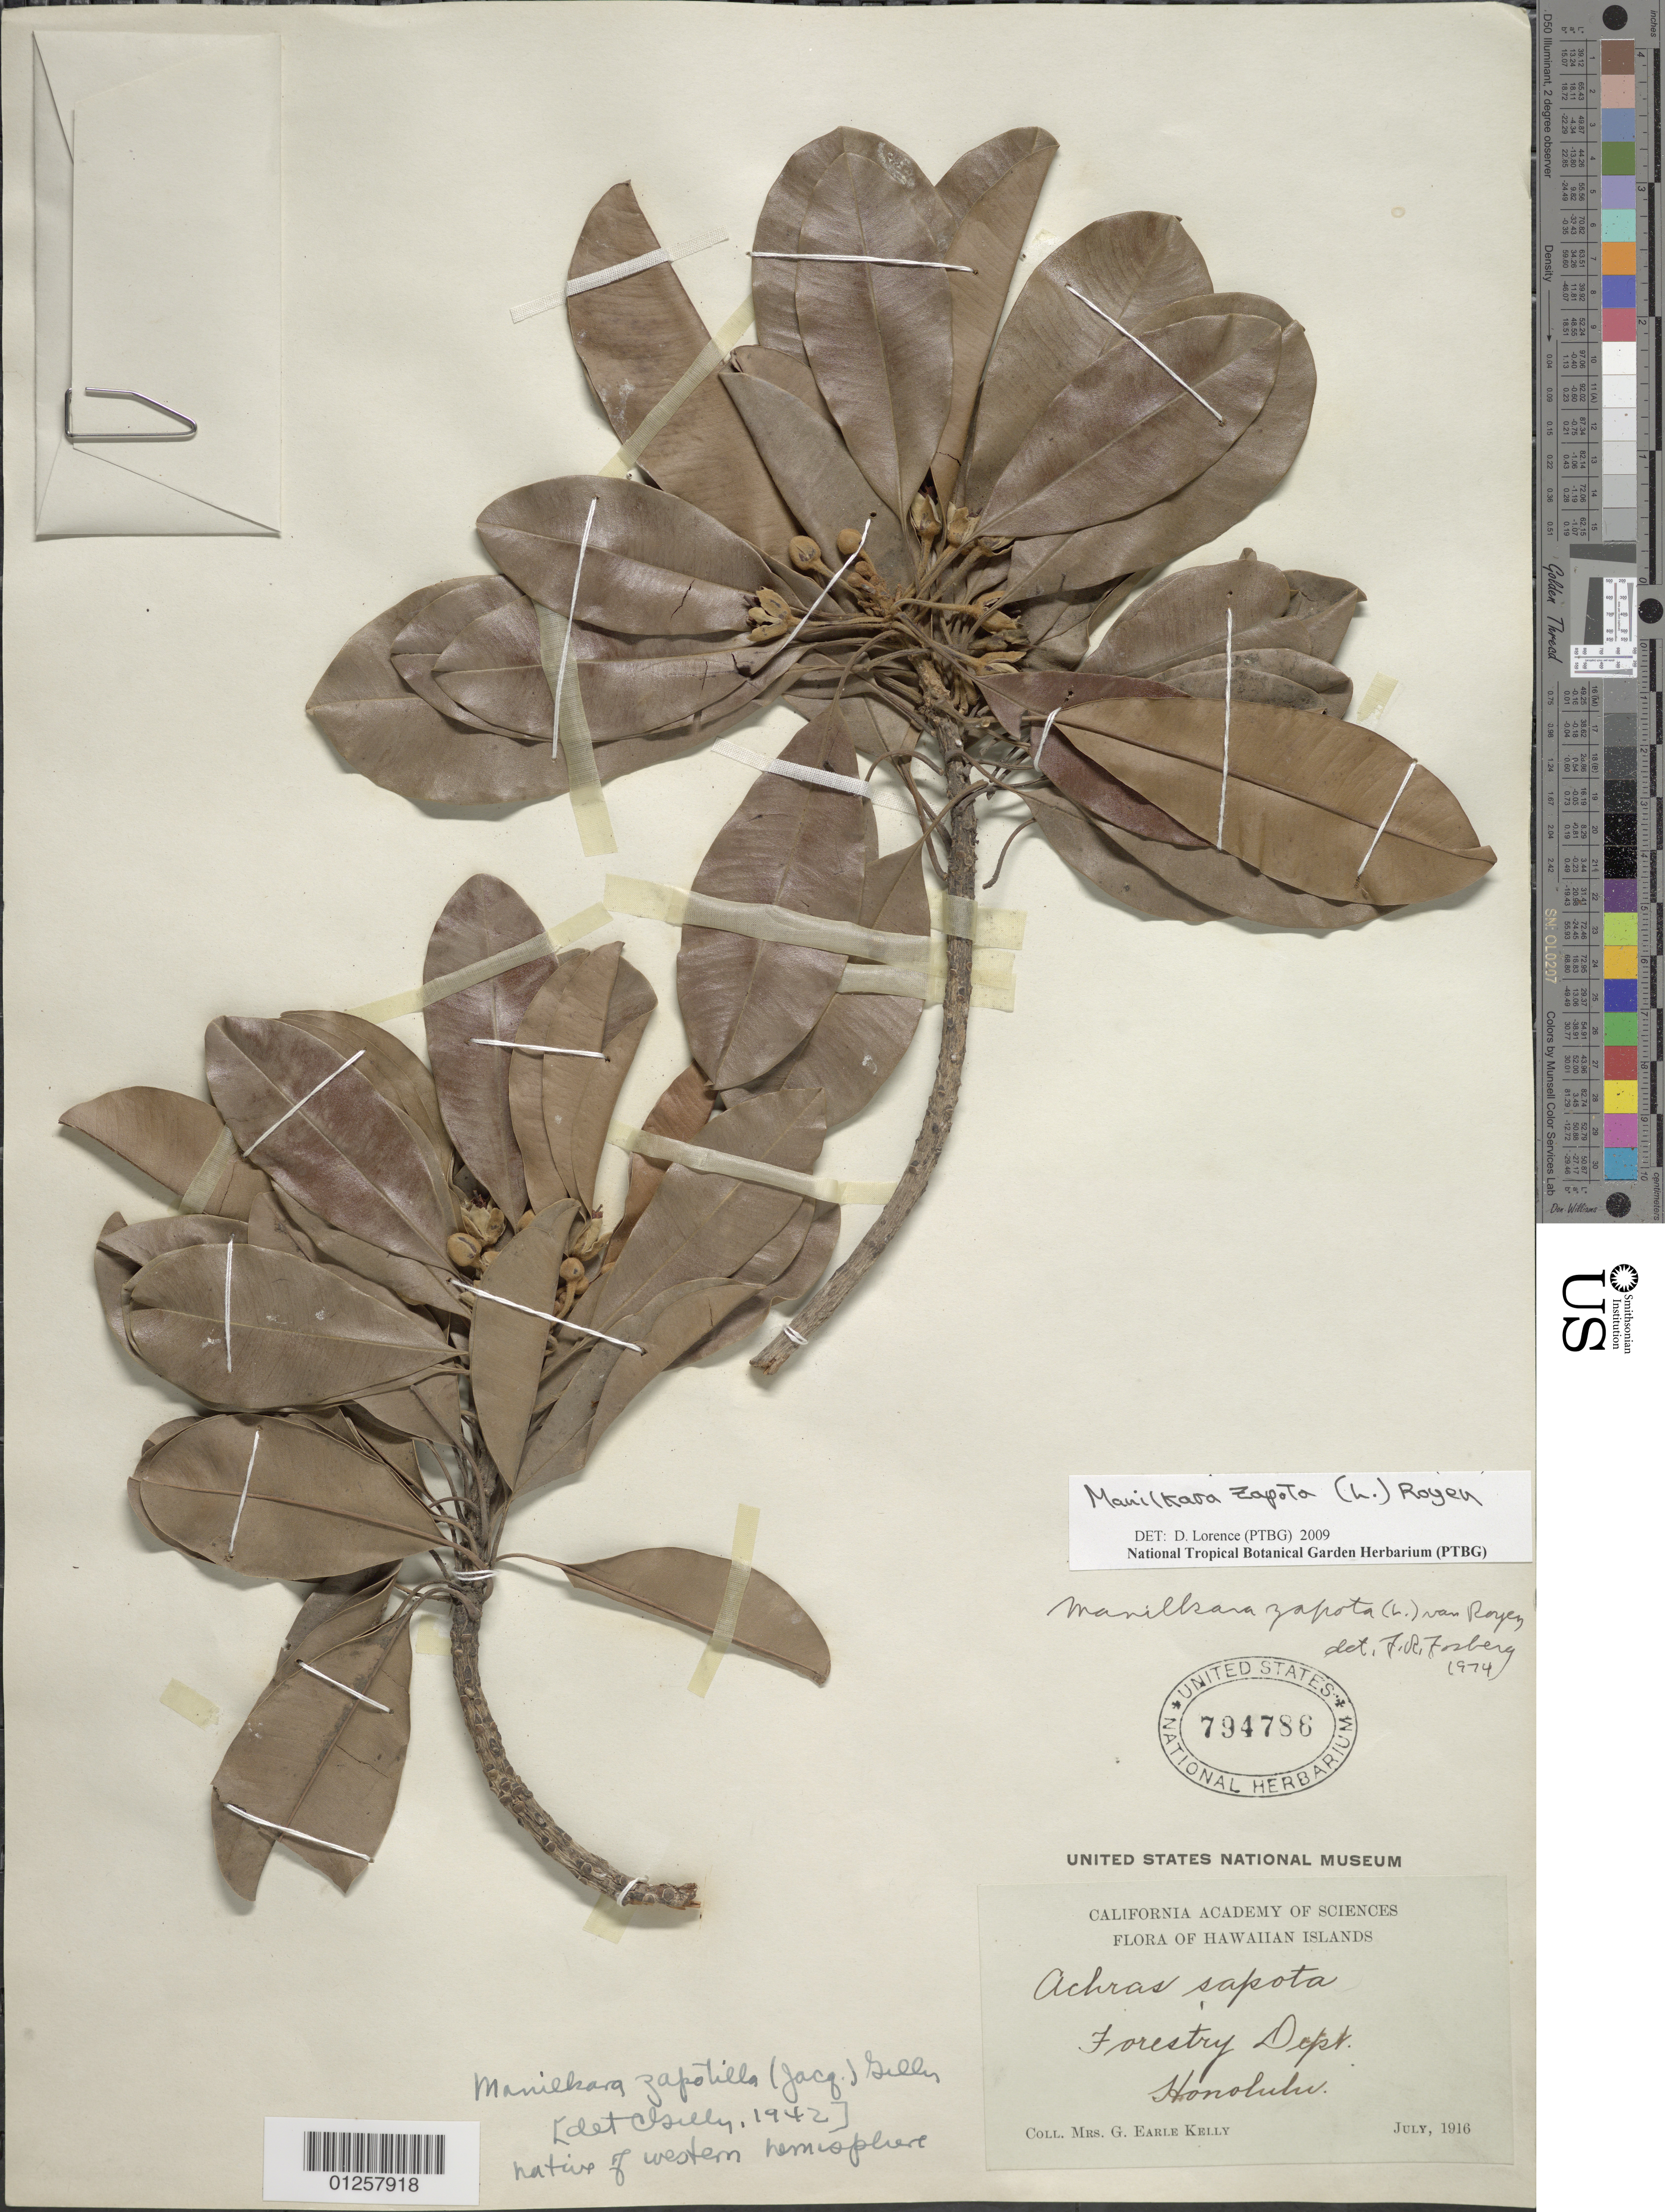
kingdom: Plantae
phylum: Tracheophyta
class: Magnoliopsida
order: Ericales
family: Sapotaceae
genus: Manilkara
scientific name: Manilkara zapota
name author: (L.) P. Royen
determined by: Lorence, D.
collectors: G. Kelly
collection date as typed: Jul 1916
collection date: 1916-07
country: United States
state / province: Hawaii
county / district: Honolulu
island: Oahu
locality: Forestry Dept.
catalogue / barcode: US 794786